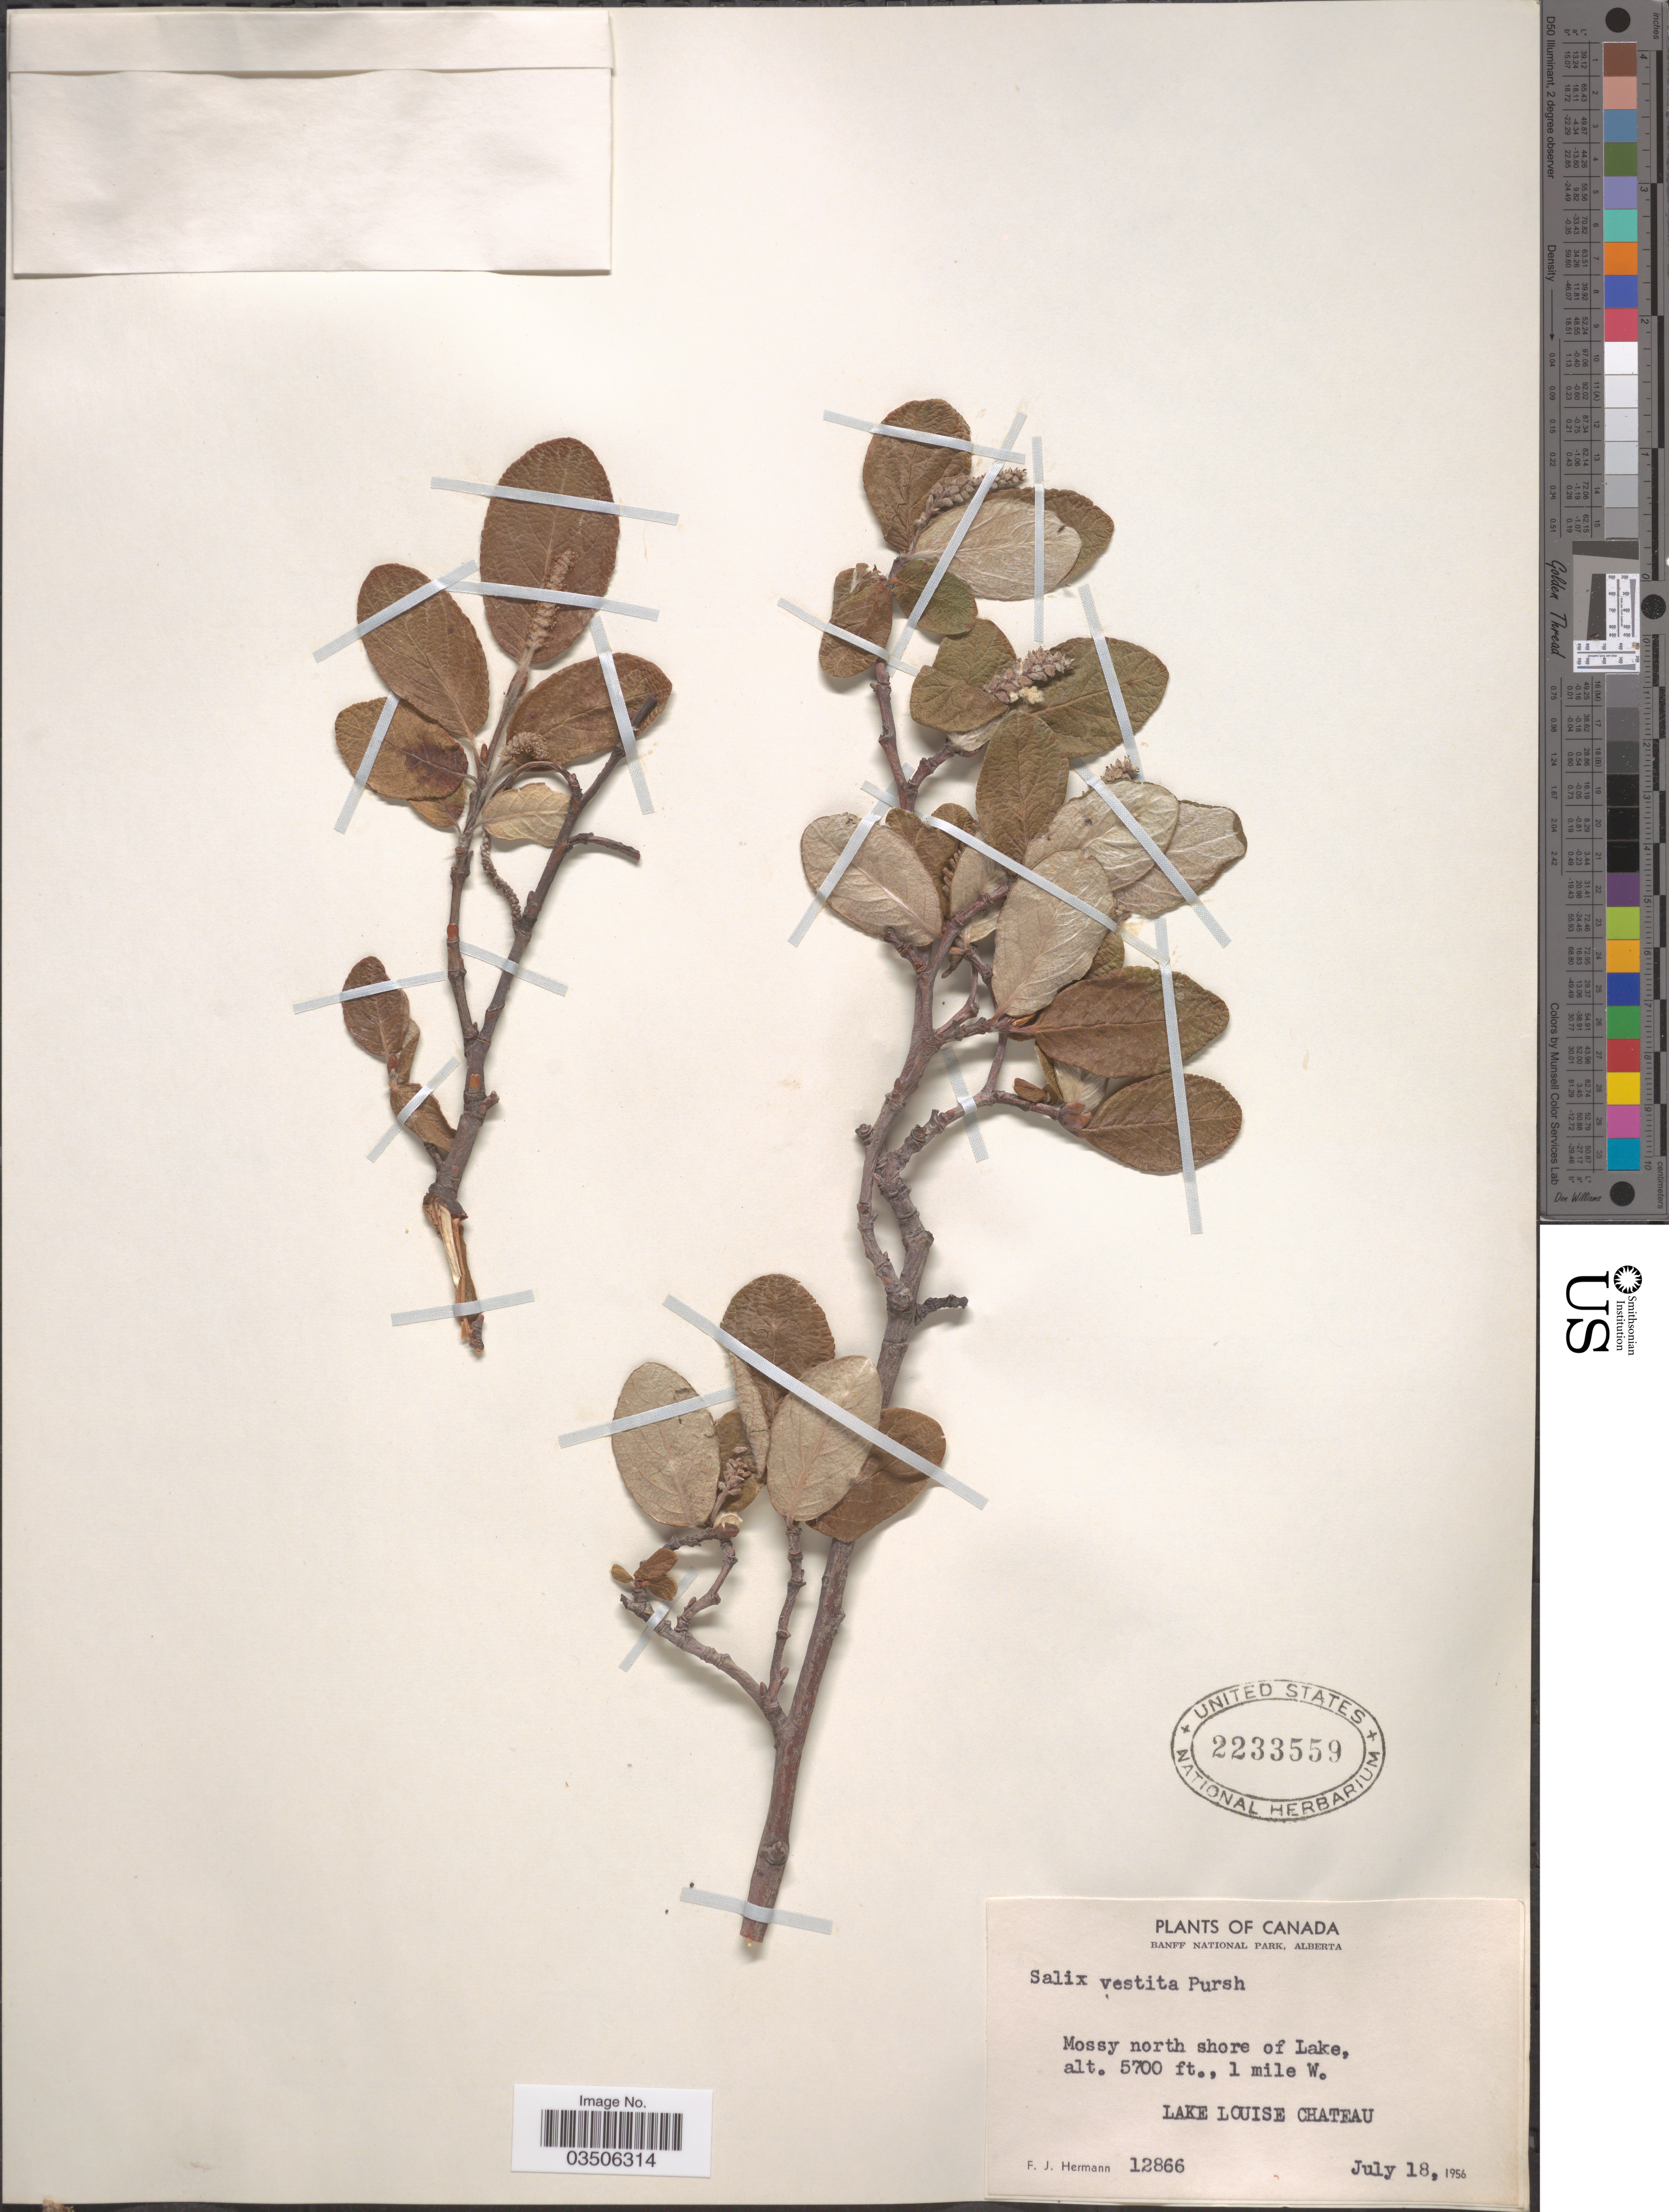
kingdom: Plantae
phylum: Tracheophyta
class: Magnoliopsida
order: Malpighiales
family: Salicaceae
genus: Salix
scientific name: Salix vestita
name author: Pursh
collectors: F. J. Hermann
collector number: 12866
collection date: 1956-07-18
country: Canada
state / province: Alberta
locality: Banff National Park. Mossy north shore of Lake, 1 mile W. Lake Louise Chateau.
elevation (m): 1737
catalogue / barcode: US 2233559